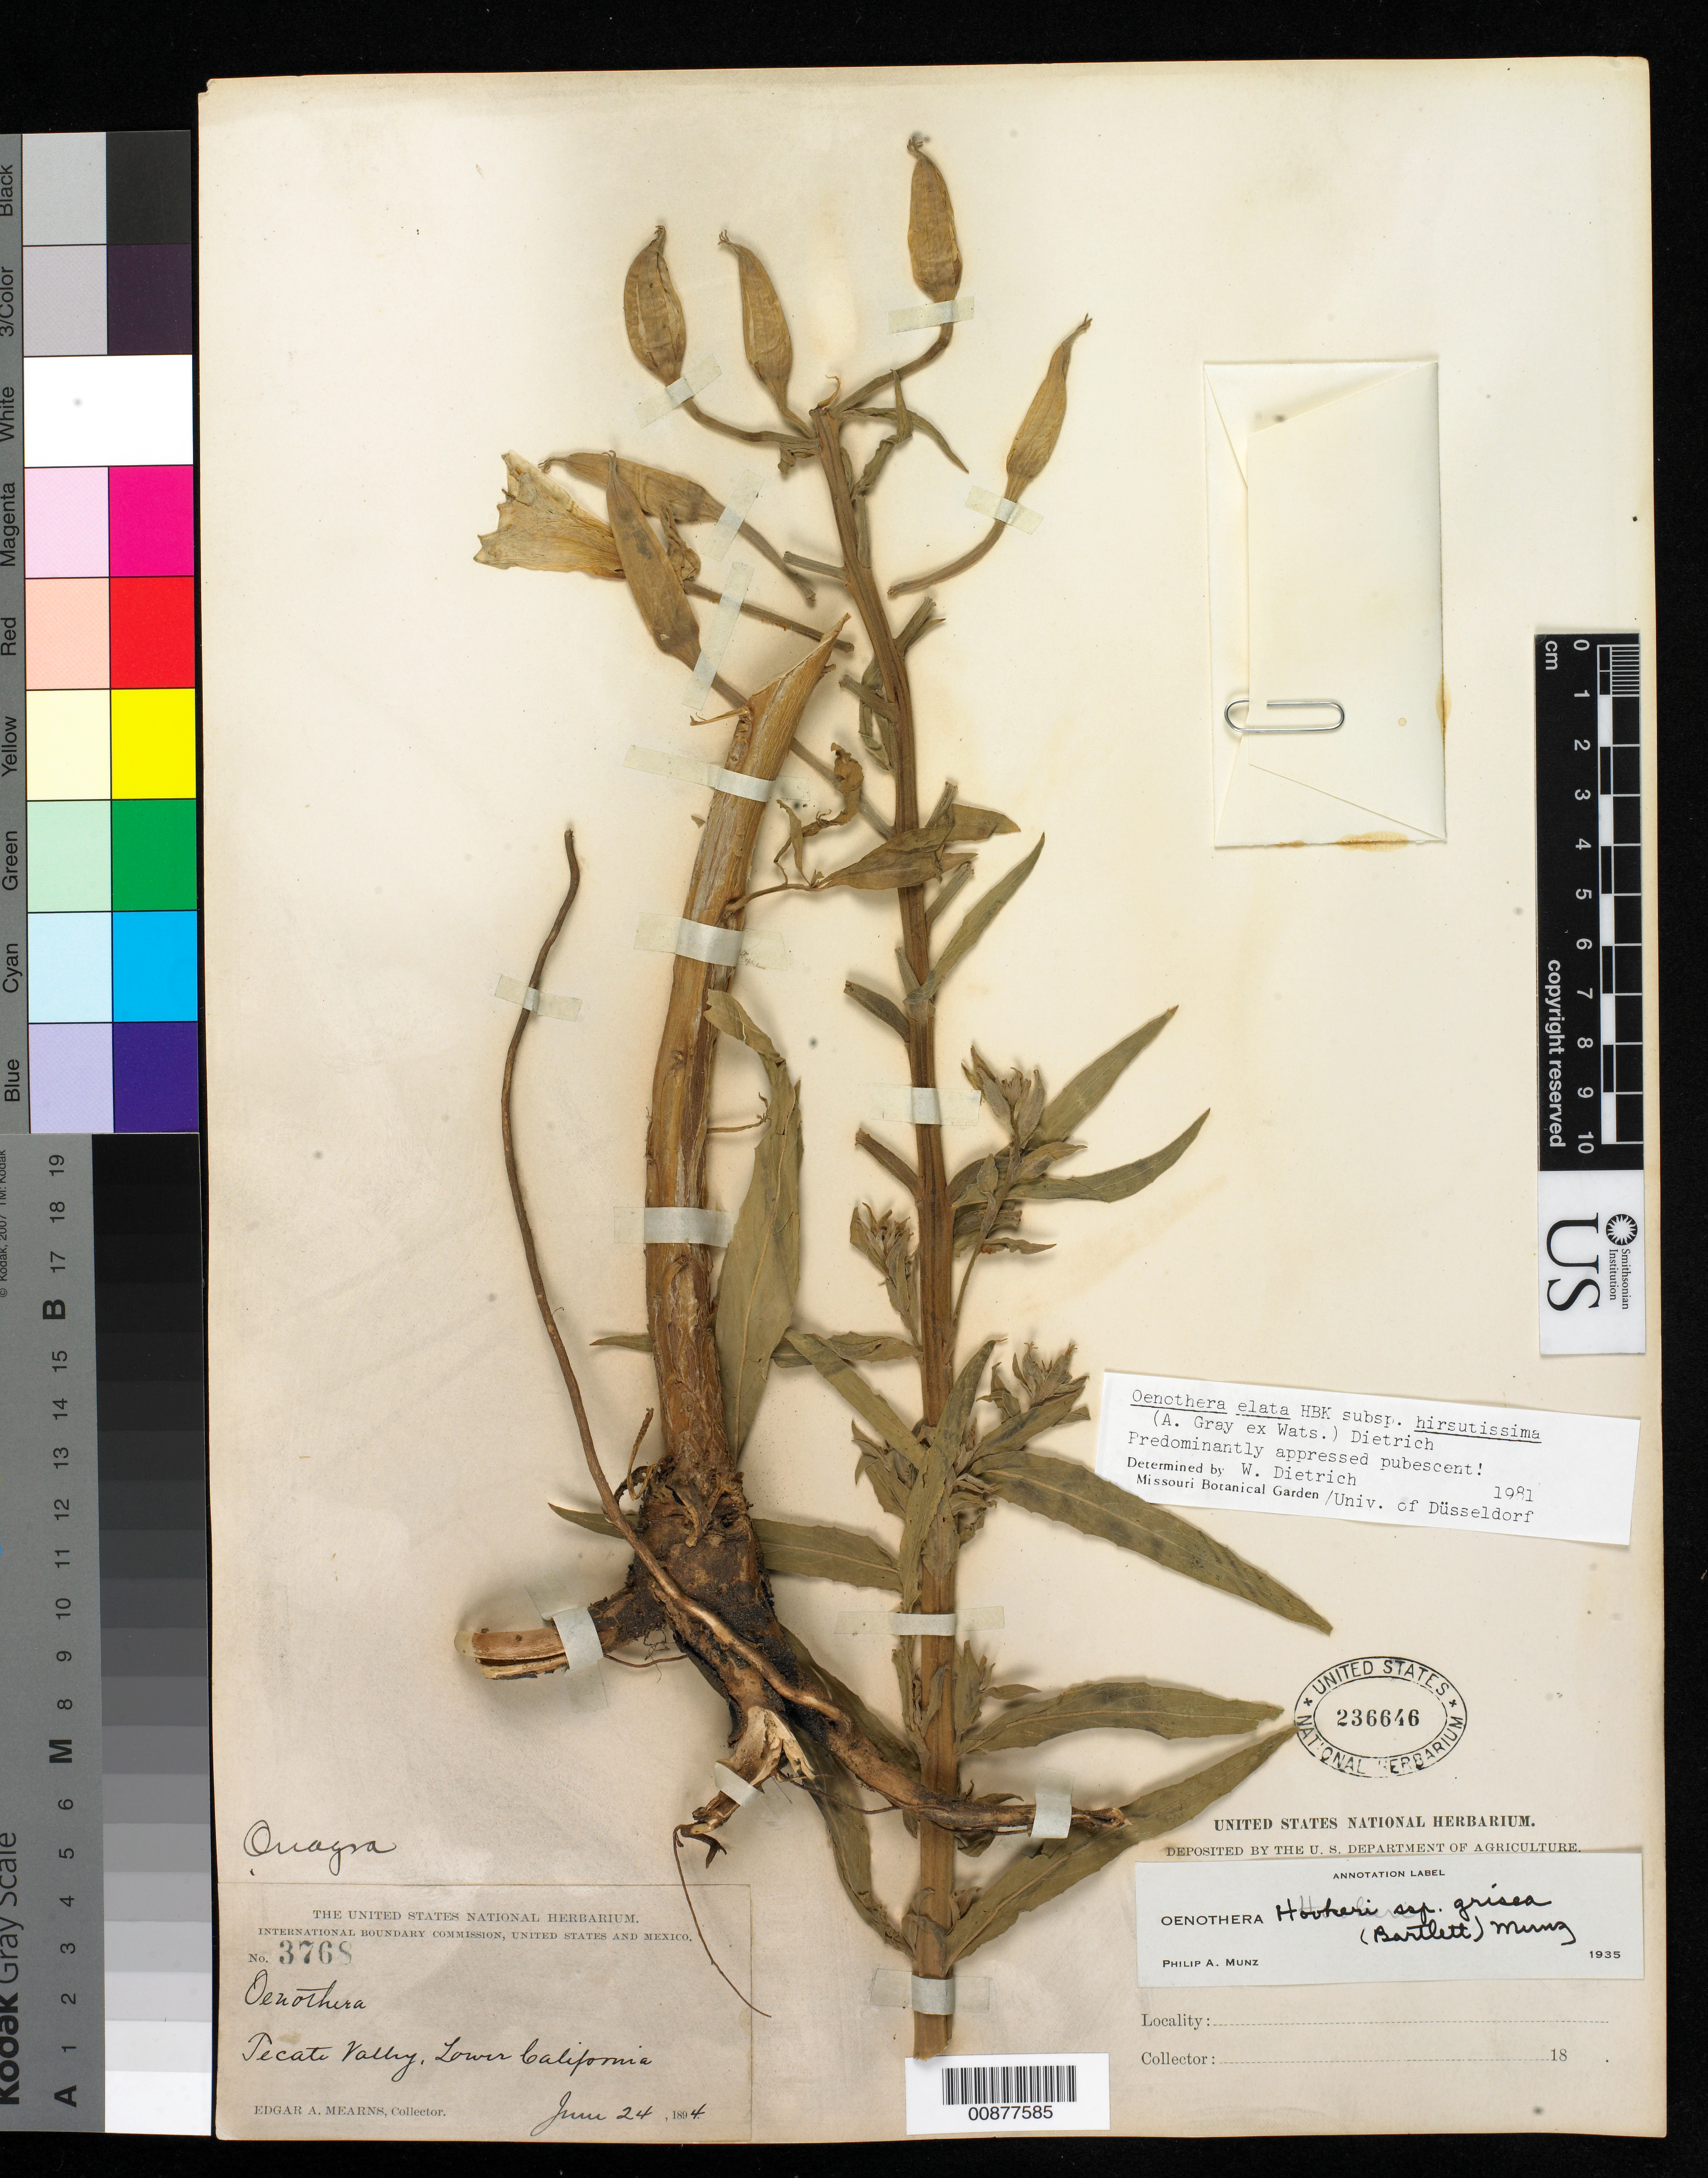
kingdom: Plantae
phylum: Tracheophyta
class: Magnoliopsida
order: Myrtales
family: Onagraceae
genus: Oenothera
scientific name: Oenothera elata subsp. hirsutissima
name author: (A. Gray ex S. Watson) W. Dietr.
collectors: E. A. Mearns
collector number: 3768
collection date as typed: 24 Jun 1894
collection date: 1894-06-24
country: Mexico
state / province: Baja California Norte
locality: Tecate Valley, Baja California.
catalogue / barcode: US 236646